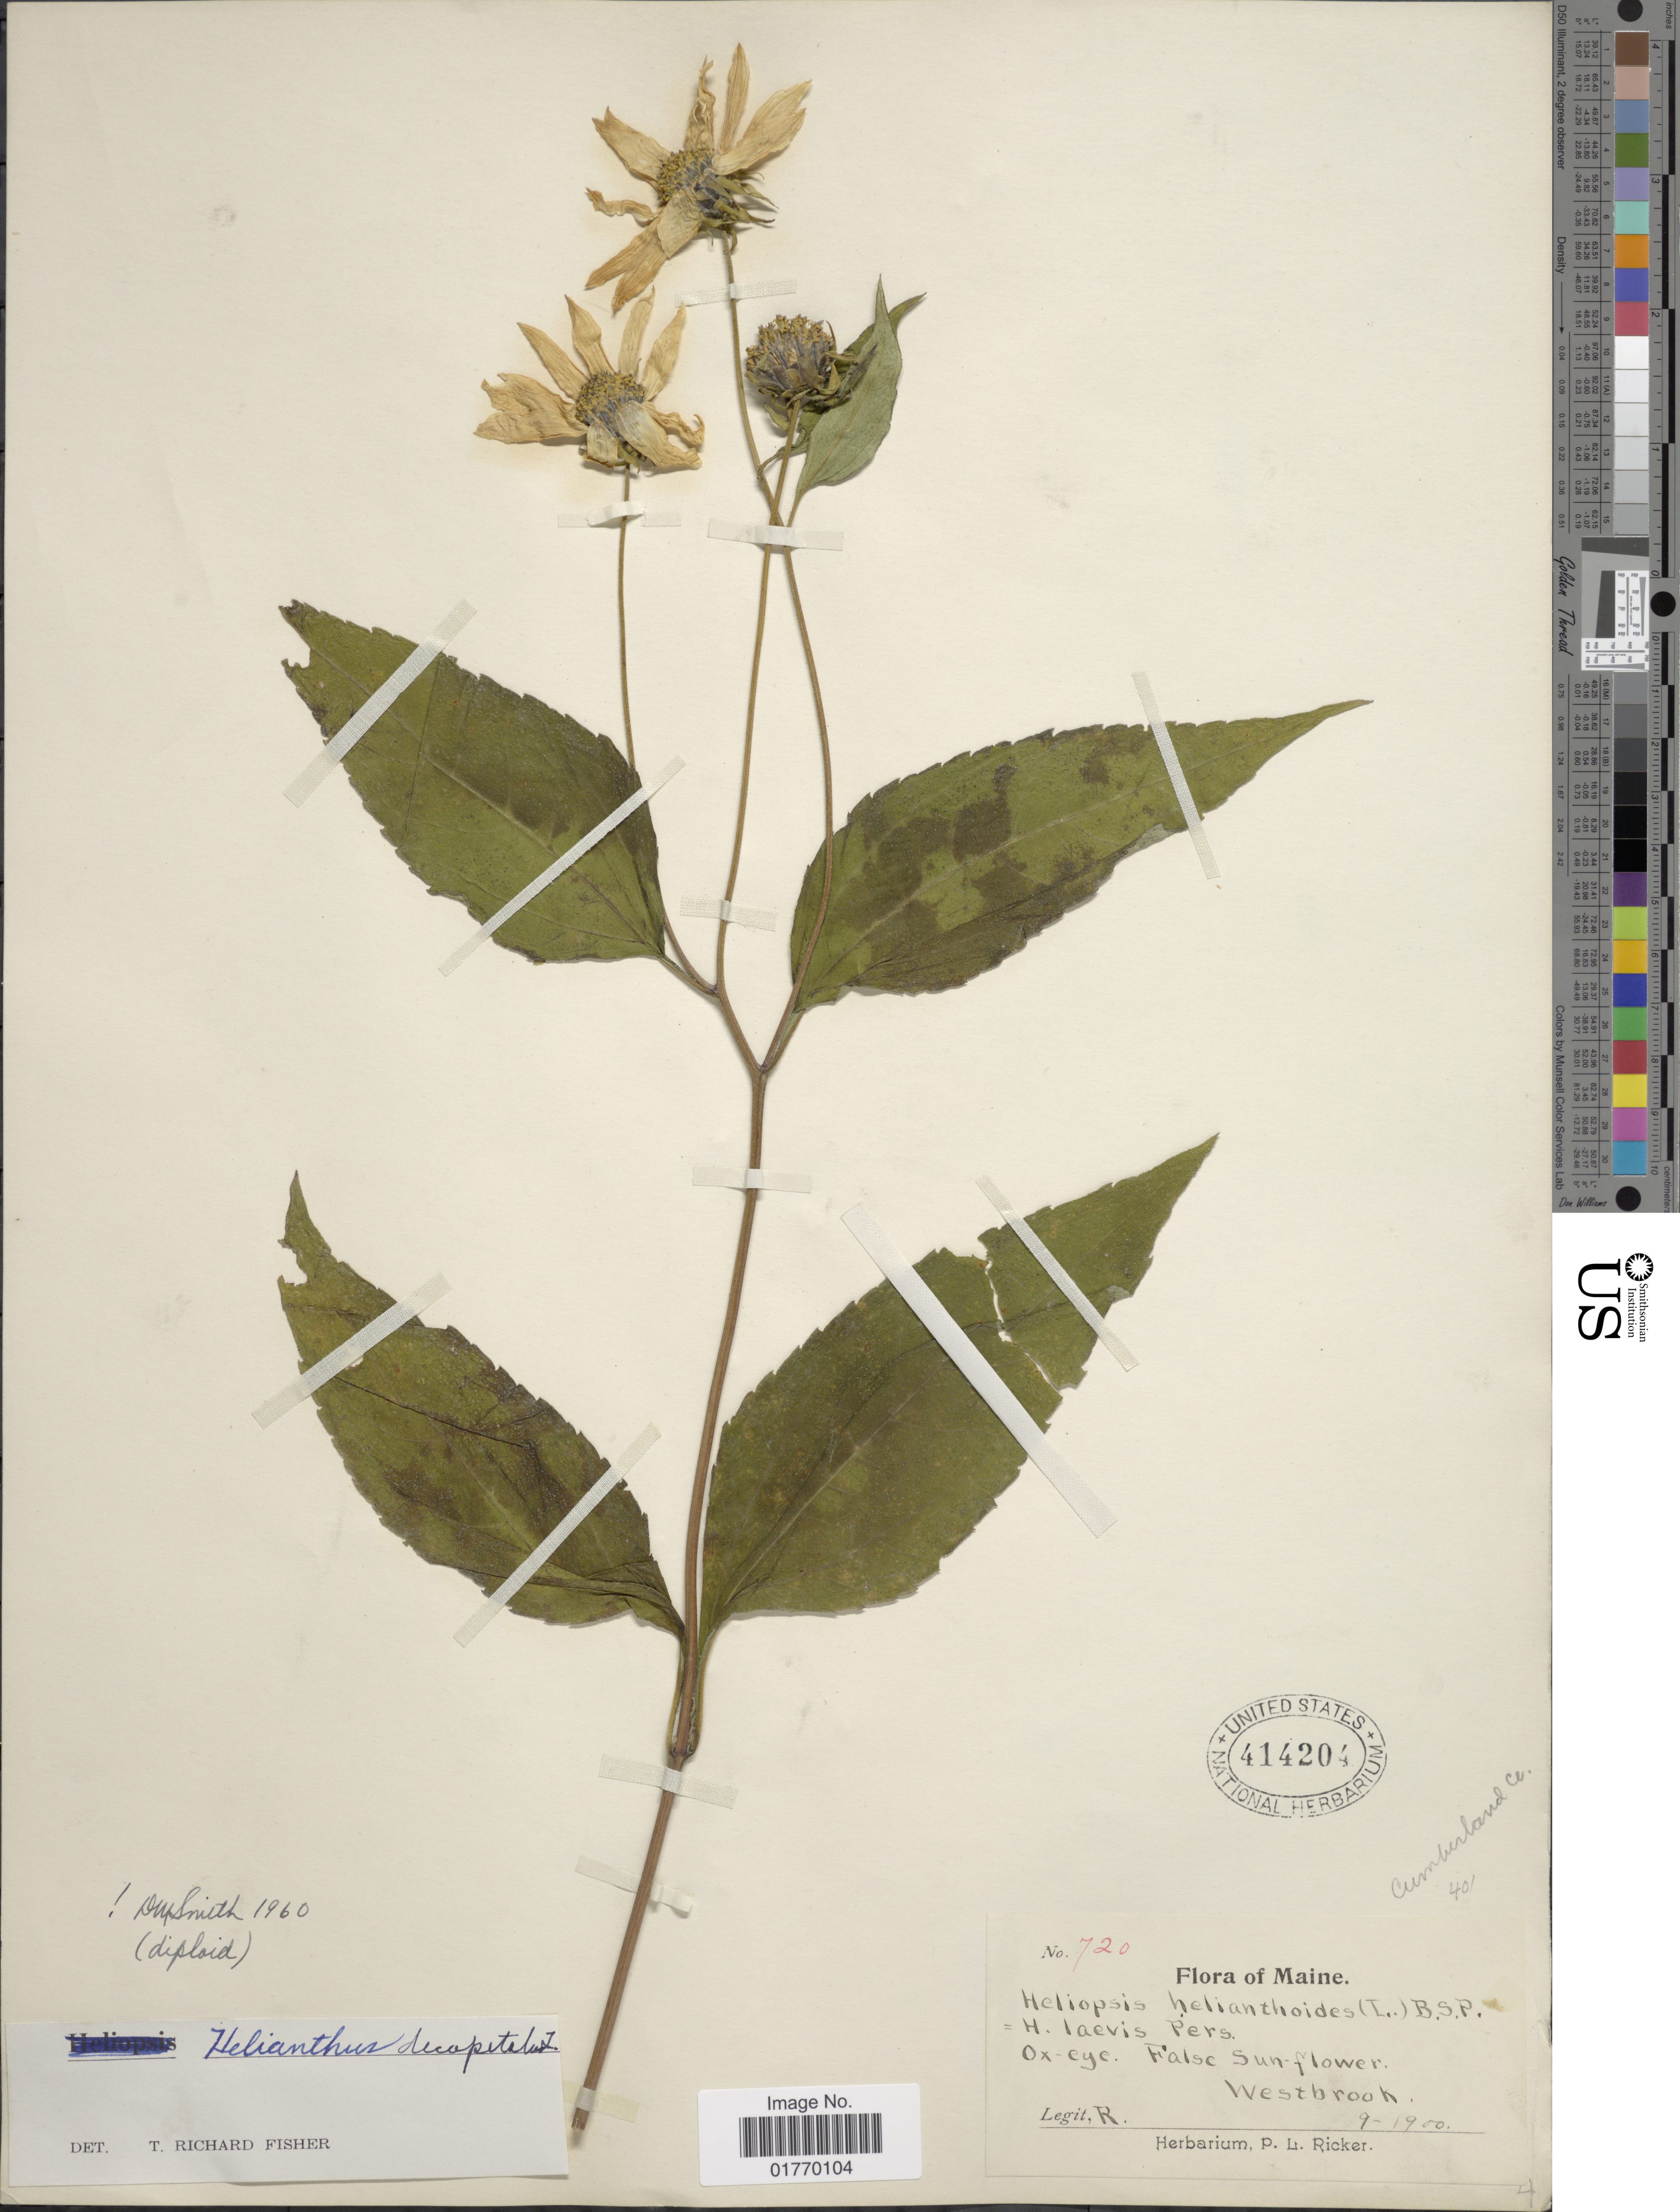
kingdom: Plantae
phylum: Tracheophyta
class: Magnoliopsida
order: Asterales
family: Asteraceae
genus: Helianthus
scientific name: Helianthus decapetalus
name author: L.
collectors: P. Ricker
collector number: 720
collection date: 1900-09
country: United States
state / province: Maine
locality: Westbrook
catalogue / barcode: US 414204